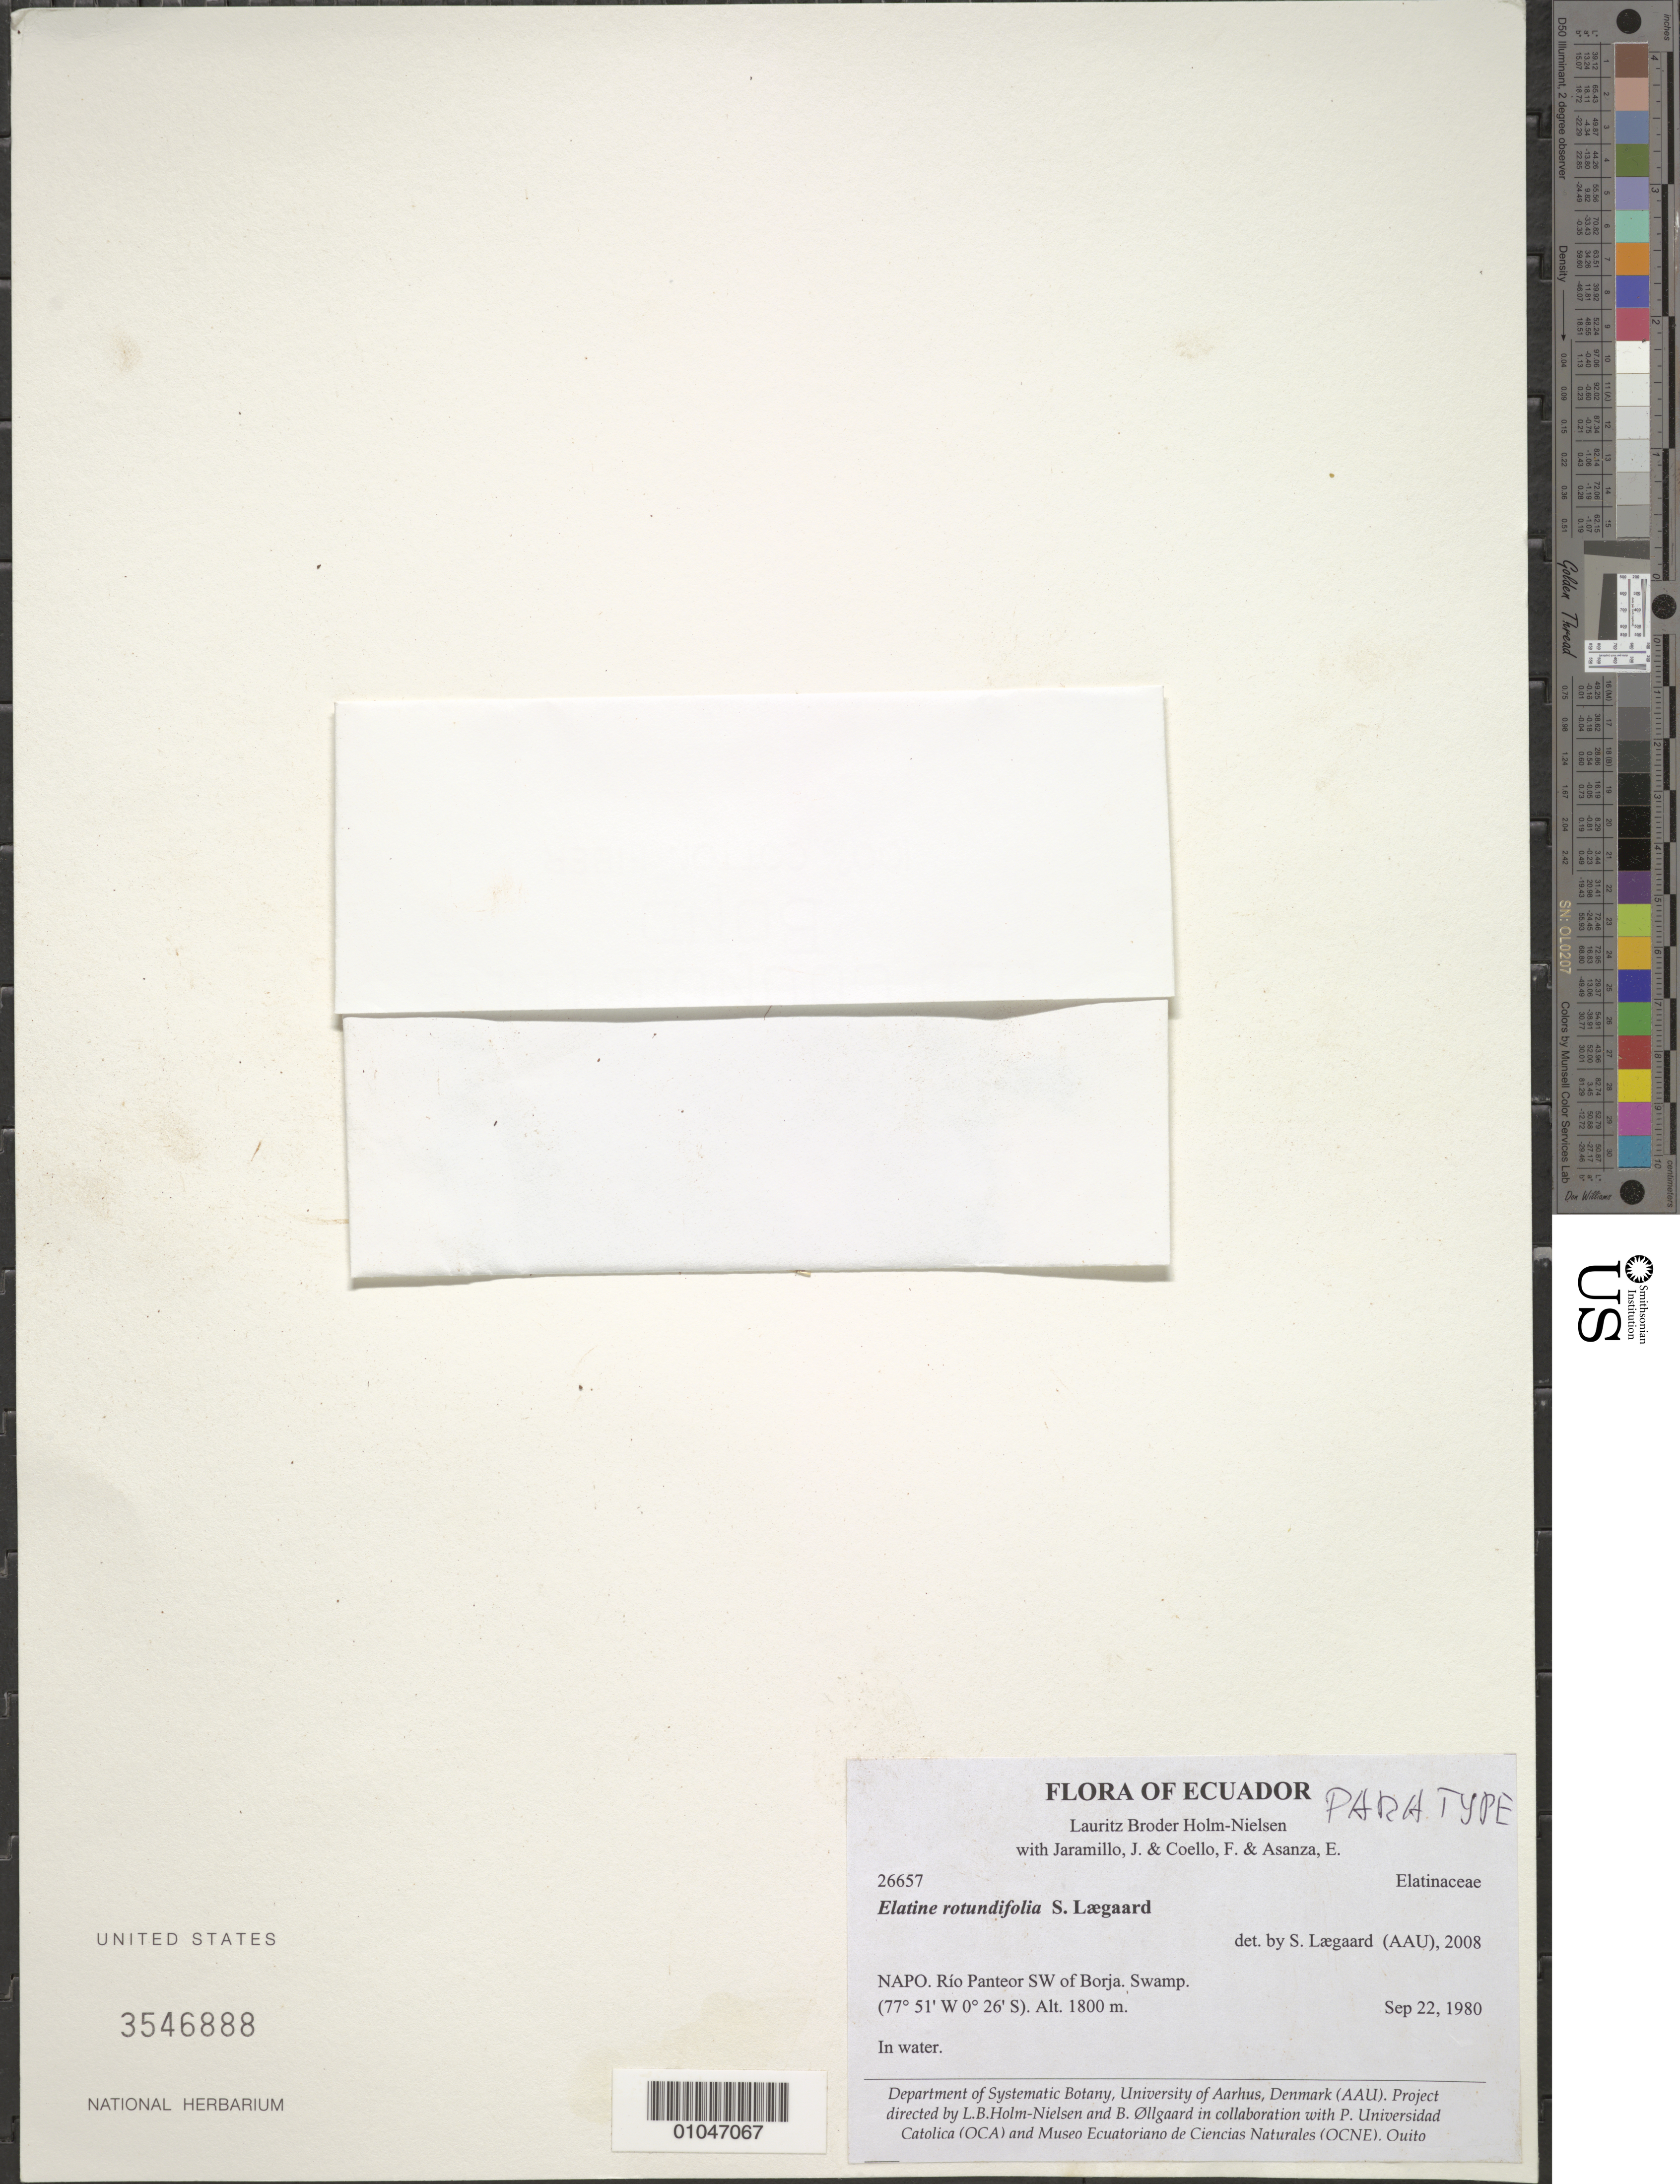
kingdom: Plantae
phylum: Tracheophyta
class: Magnoliopsida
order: Malpighiales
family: Elatinaceae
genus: Elatine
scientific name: Elatine rotundifolia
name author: Lægaard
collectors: L. B. Holm-Nielsen, J. L. Jaramillo, F. Coello & E. Asanza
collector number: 26657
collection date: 1980-09-22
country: Ecuador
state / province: Napo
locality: Rio Panteor SW of Borja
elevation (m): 1800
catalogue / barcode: US 3546888